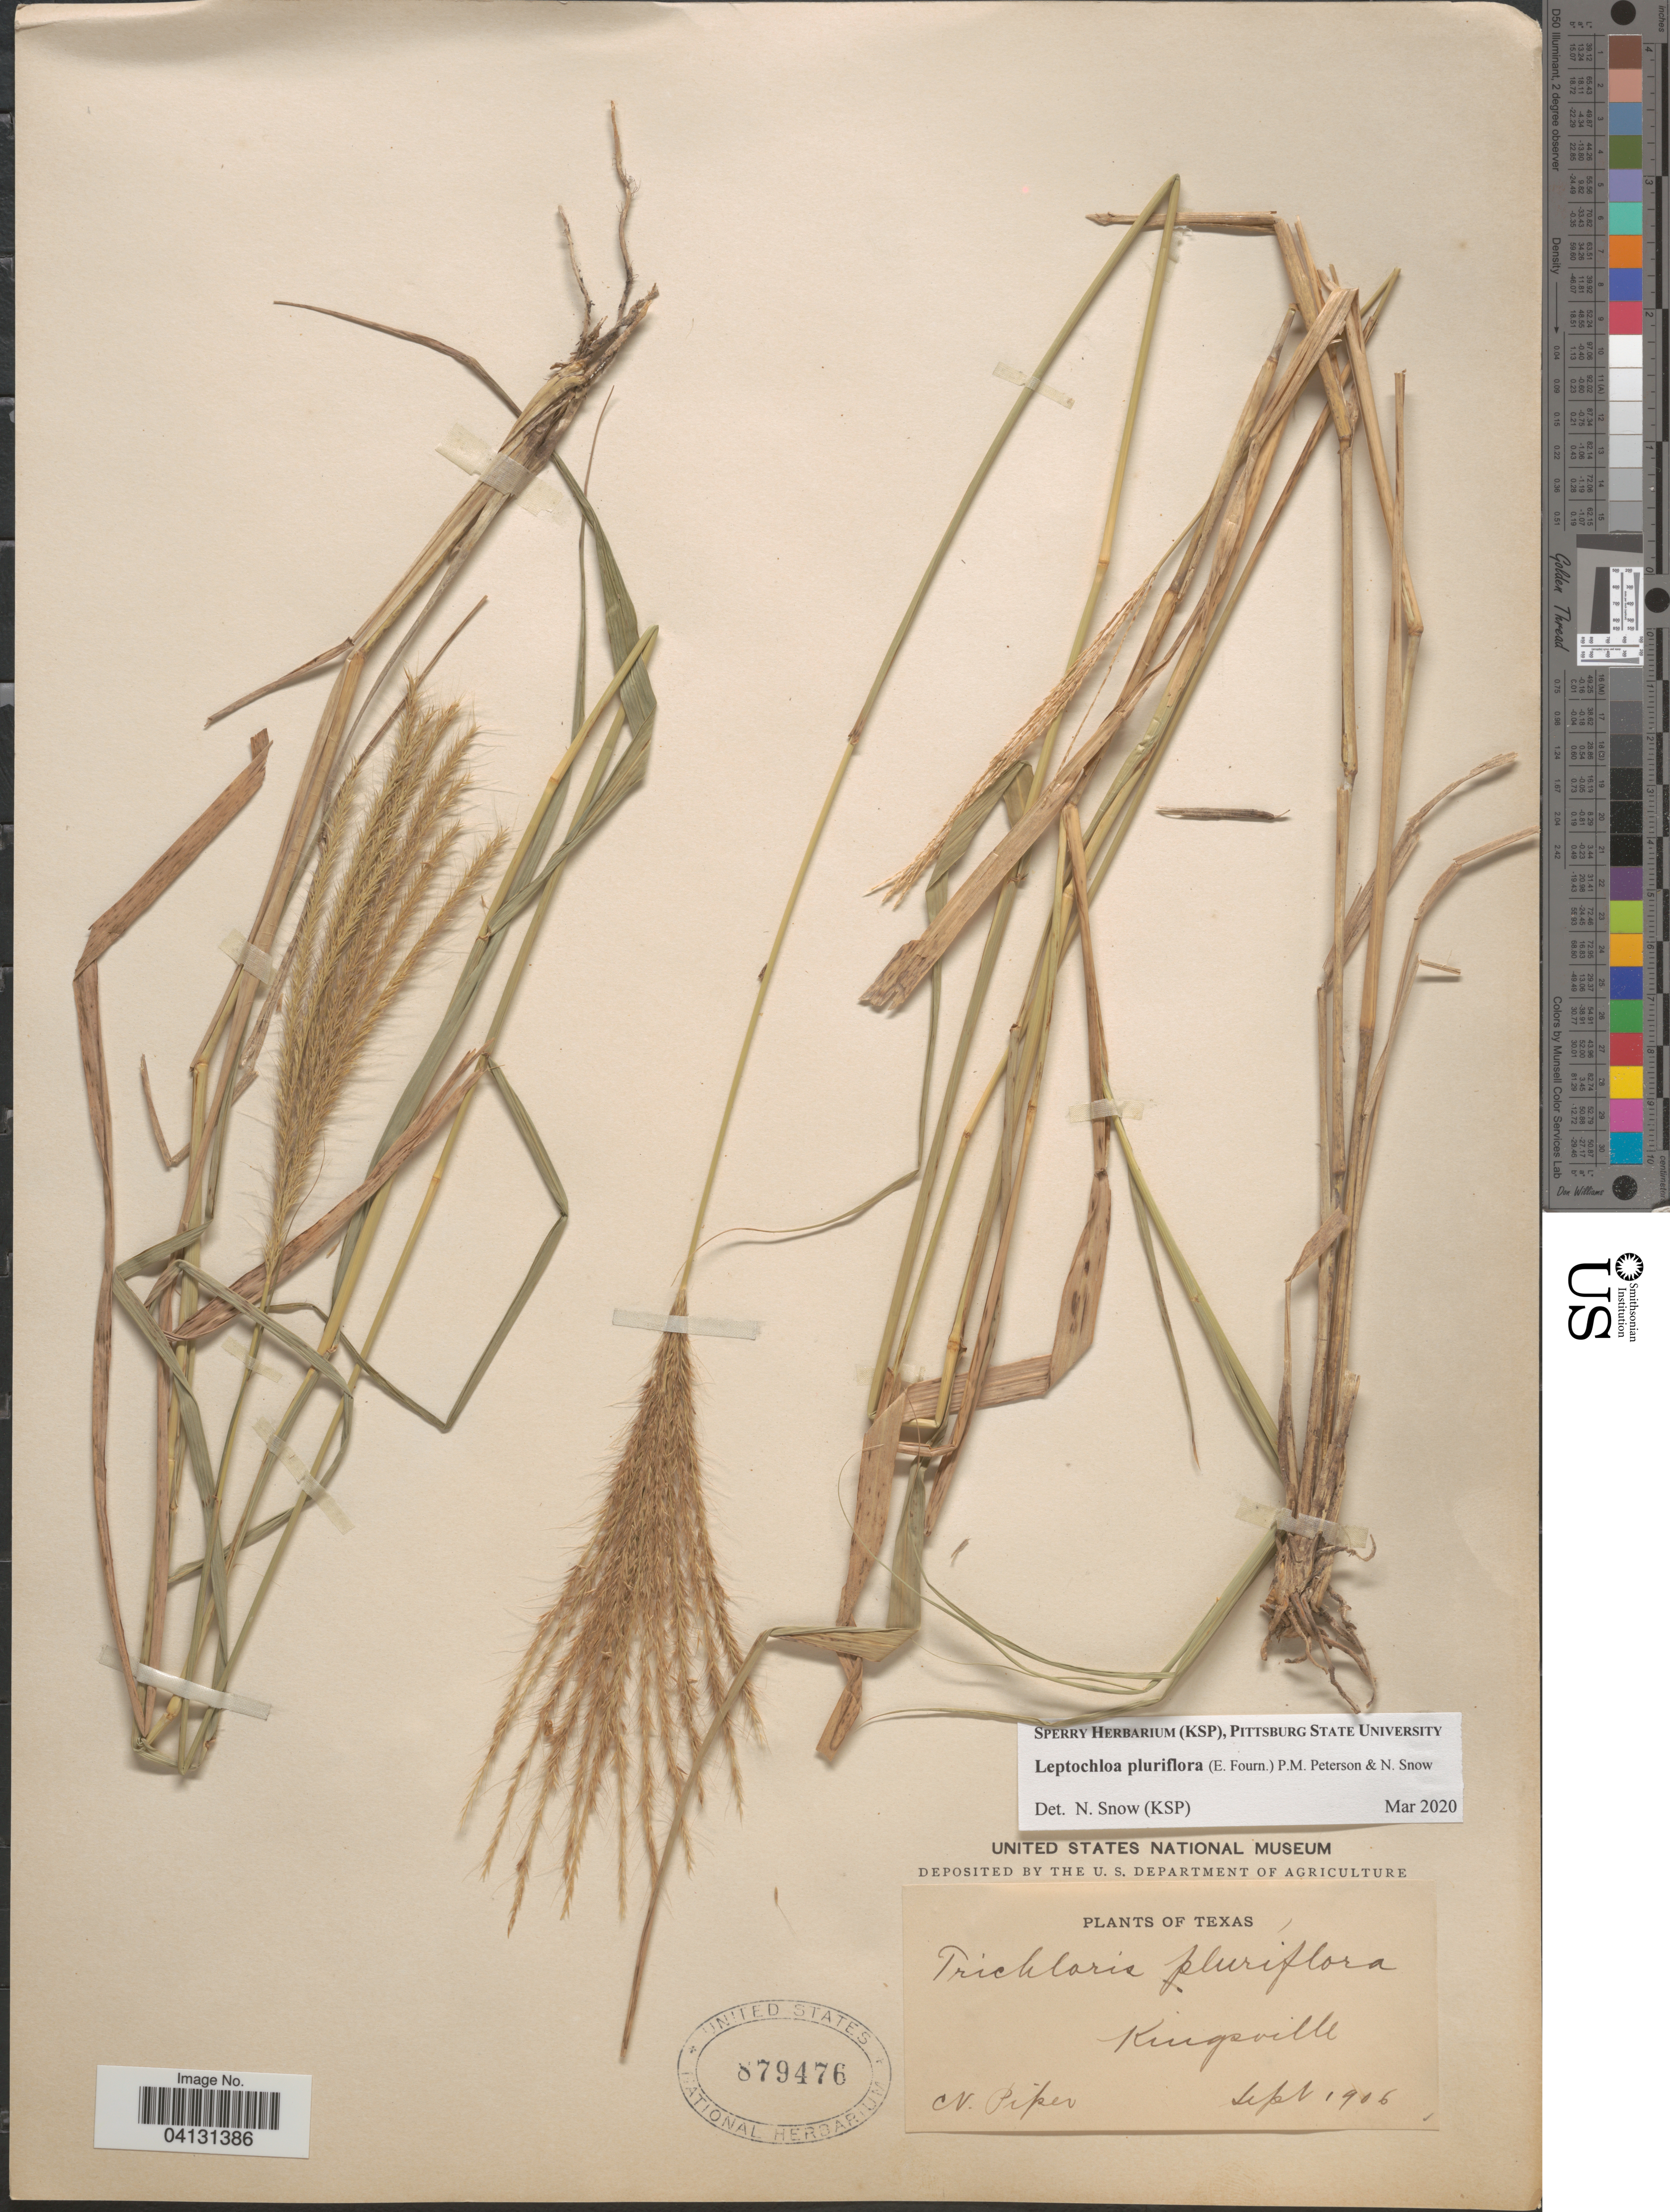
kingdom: Plantae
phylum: Tracheophyta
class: Liliopsida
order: Poales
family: Poaceae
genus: Leptochloa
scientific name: Leptochloa pluriflora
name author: (E. Fourn.) P.M. Peterson & N. Snow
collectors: C. V. Piper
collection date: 1906-09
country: United States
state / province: Texas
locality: Kingsville.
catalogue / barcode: US 879476